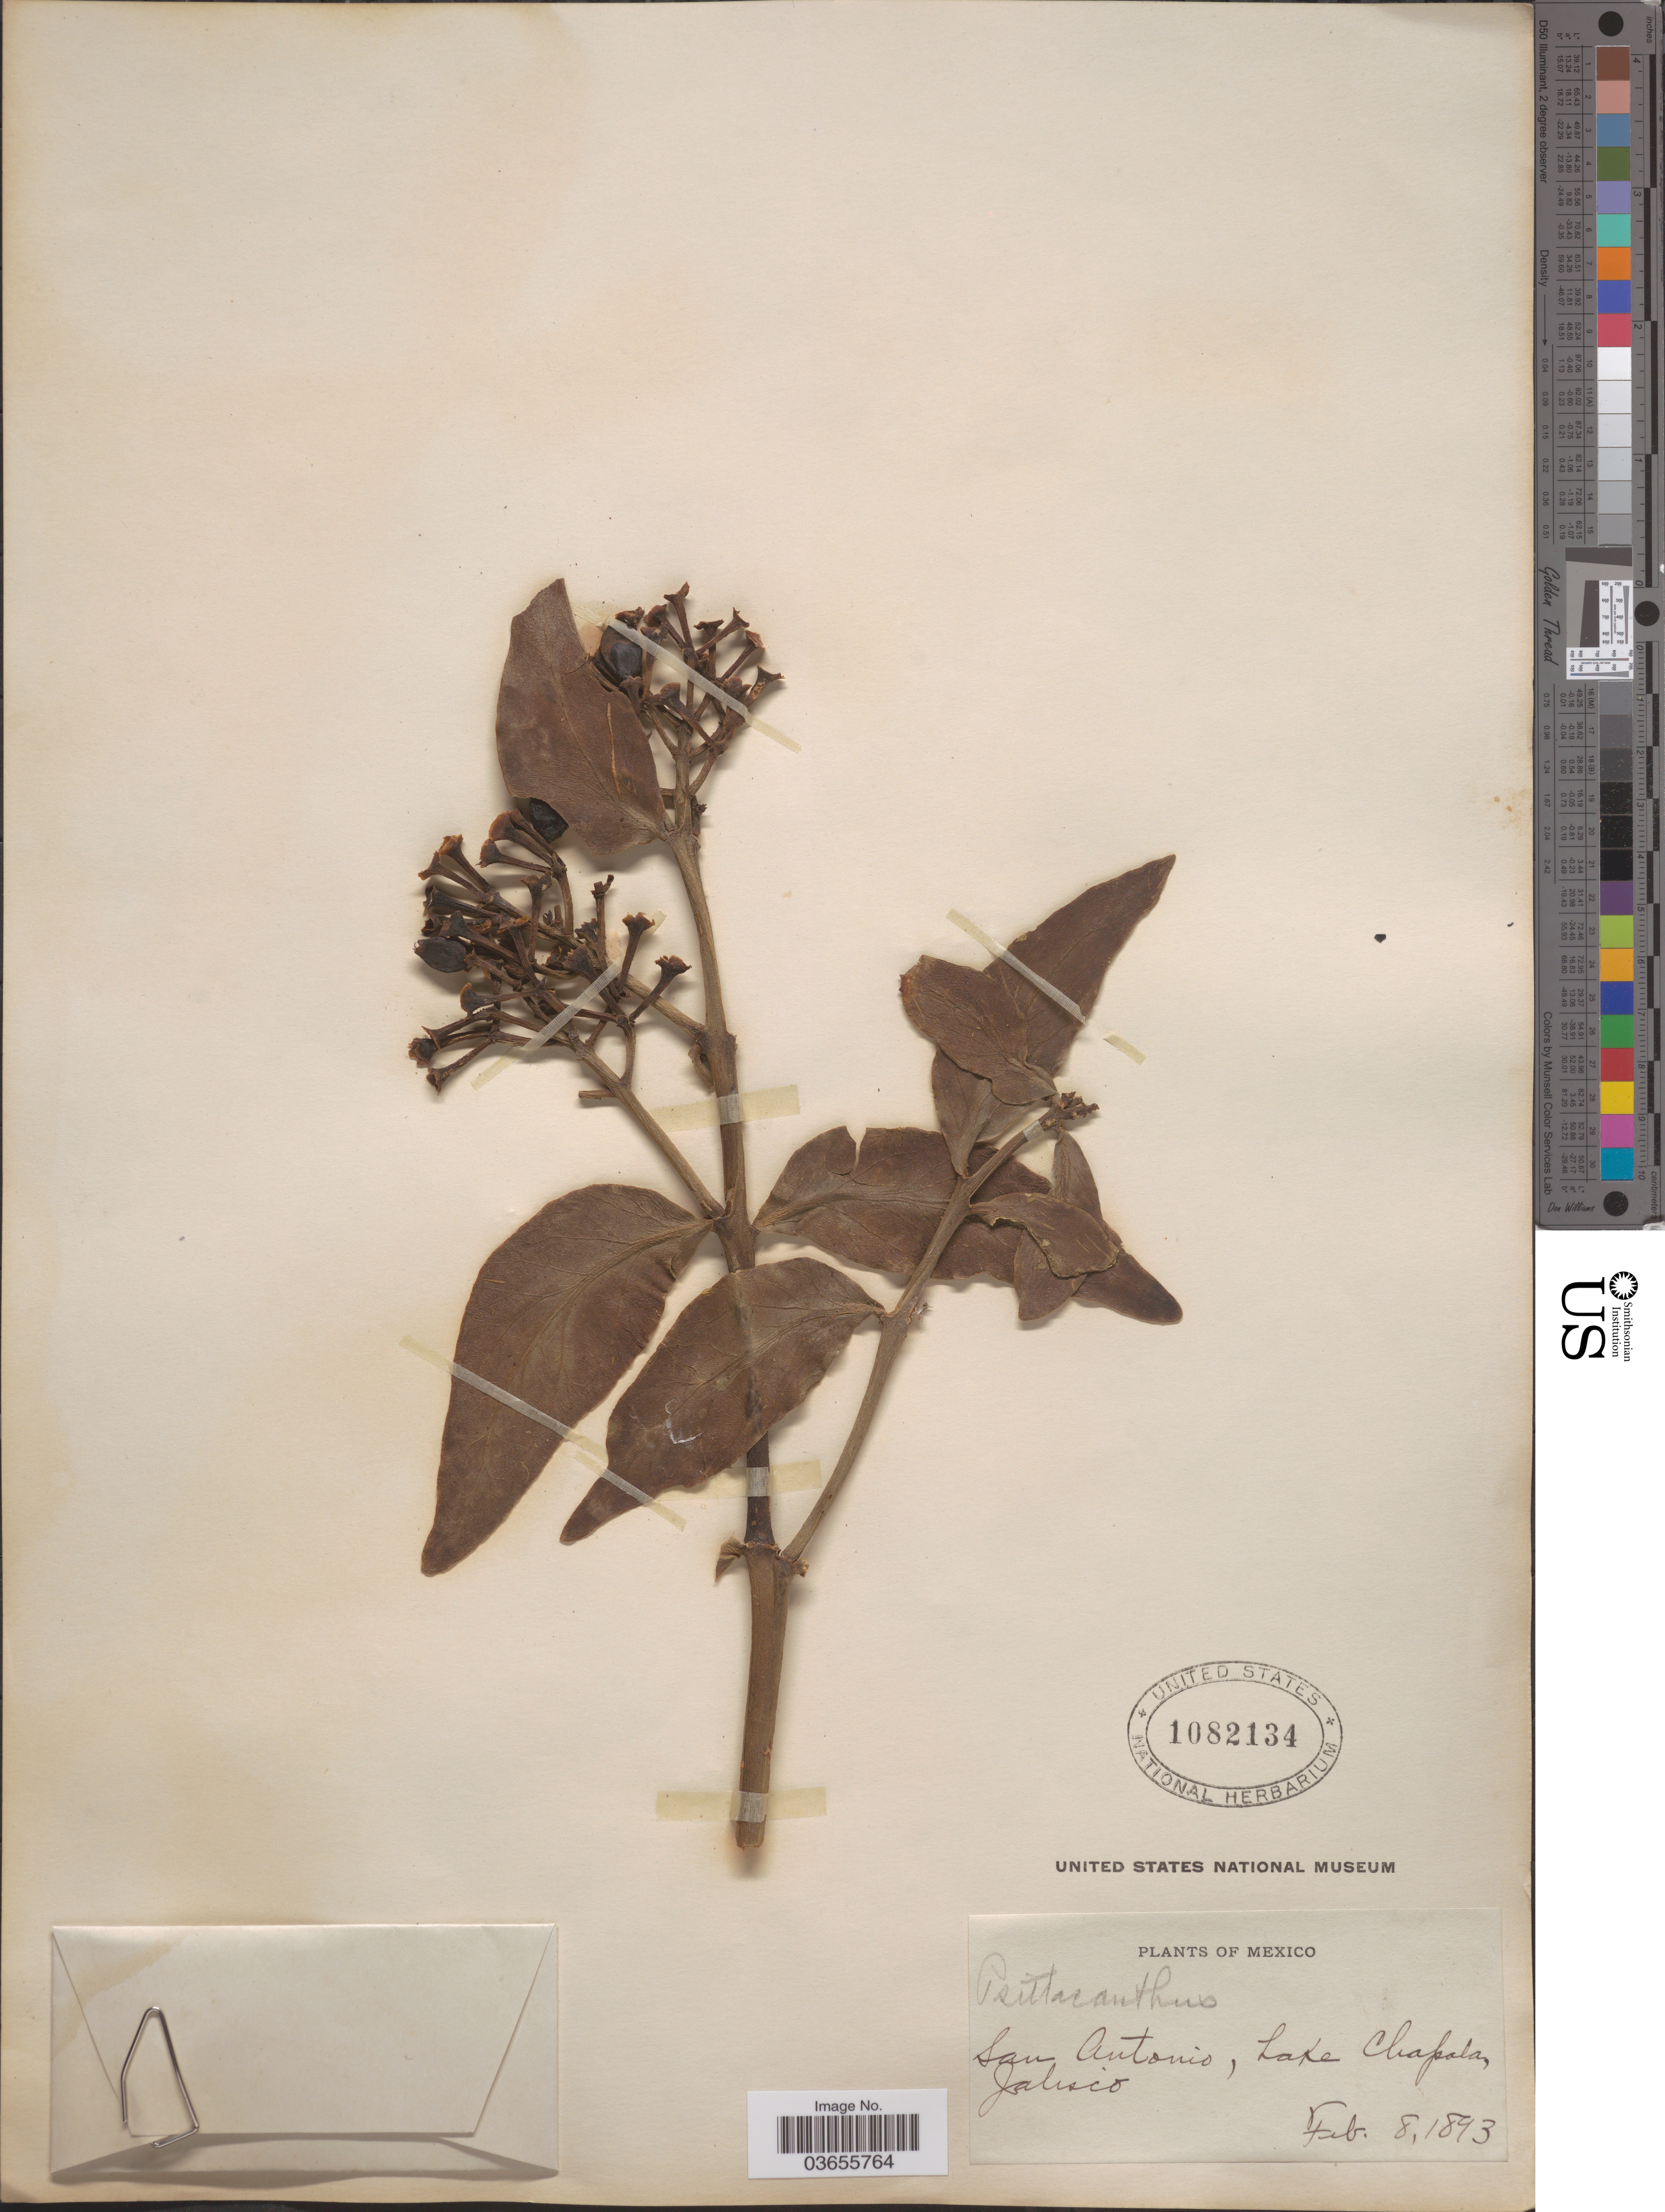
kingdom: Plantae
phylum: Tracheophyta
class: Magnoliopsida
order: Santalales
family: Loranthaceae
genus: Psittacanthus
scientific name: Psittacanthus sp.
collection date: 1893-02-08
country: Mexico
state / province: Jalisco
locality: San Antonio, Lake Chapala.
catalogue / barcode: US 1082134